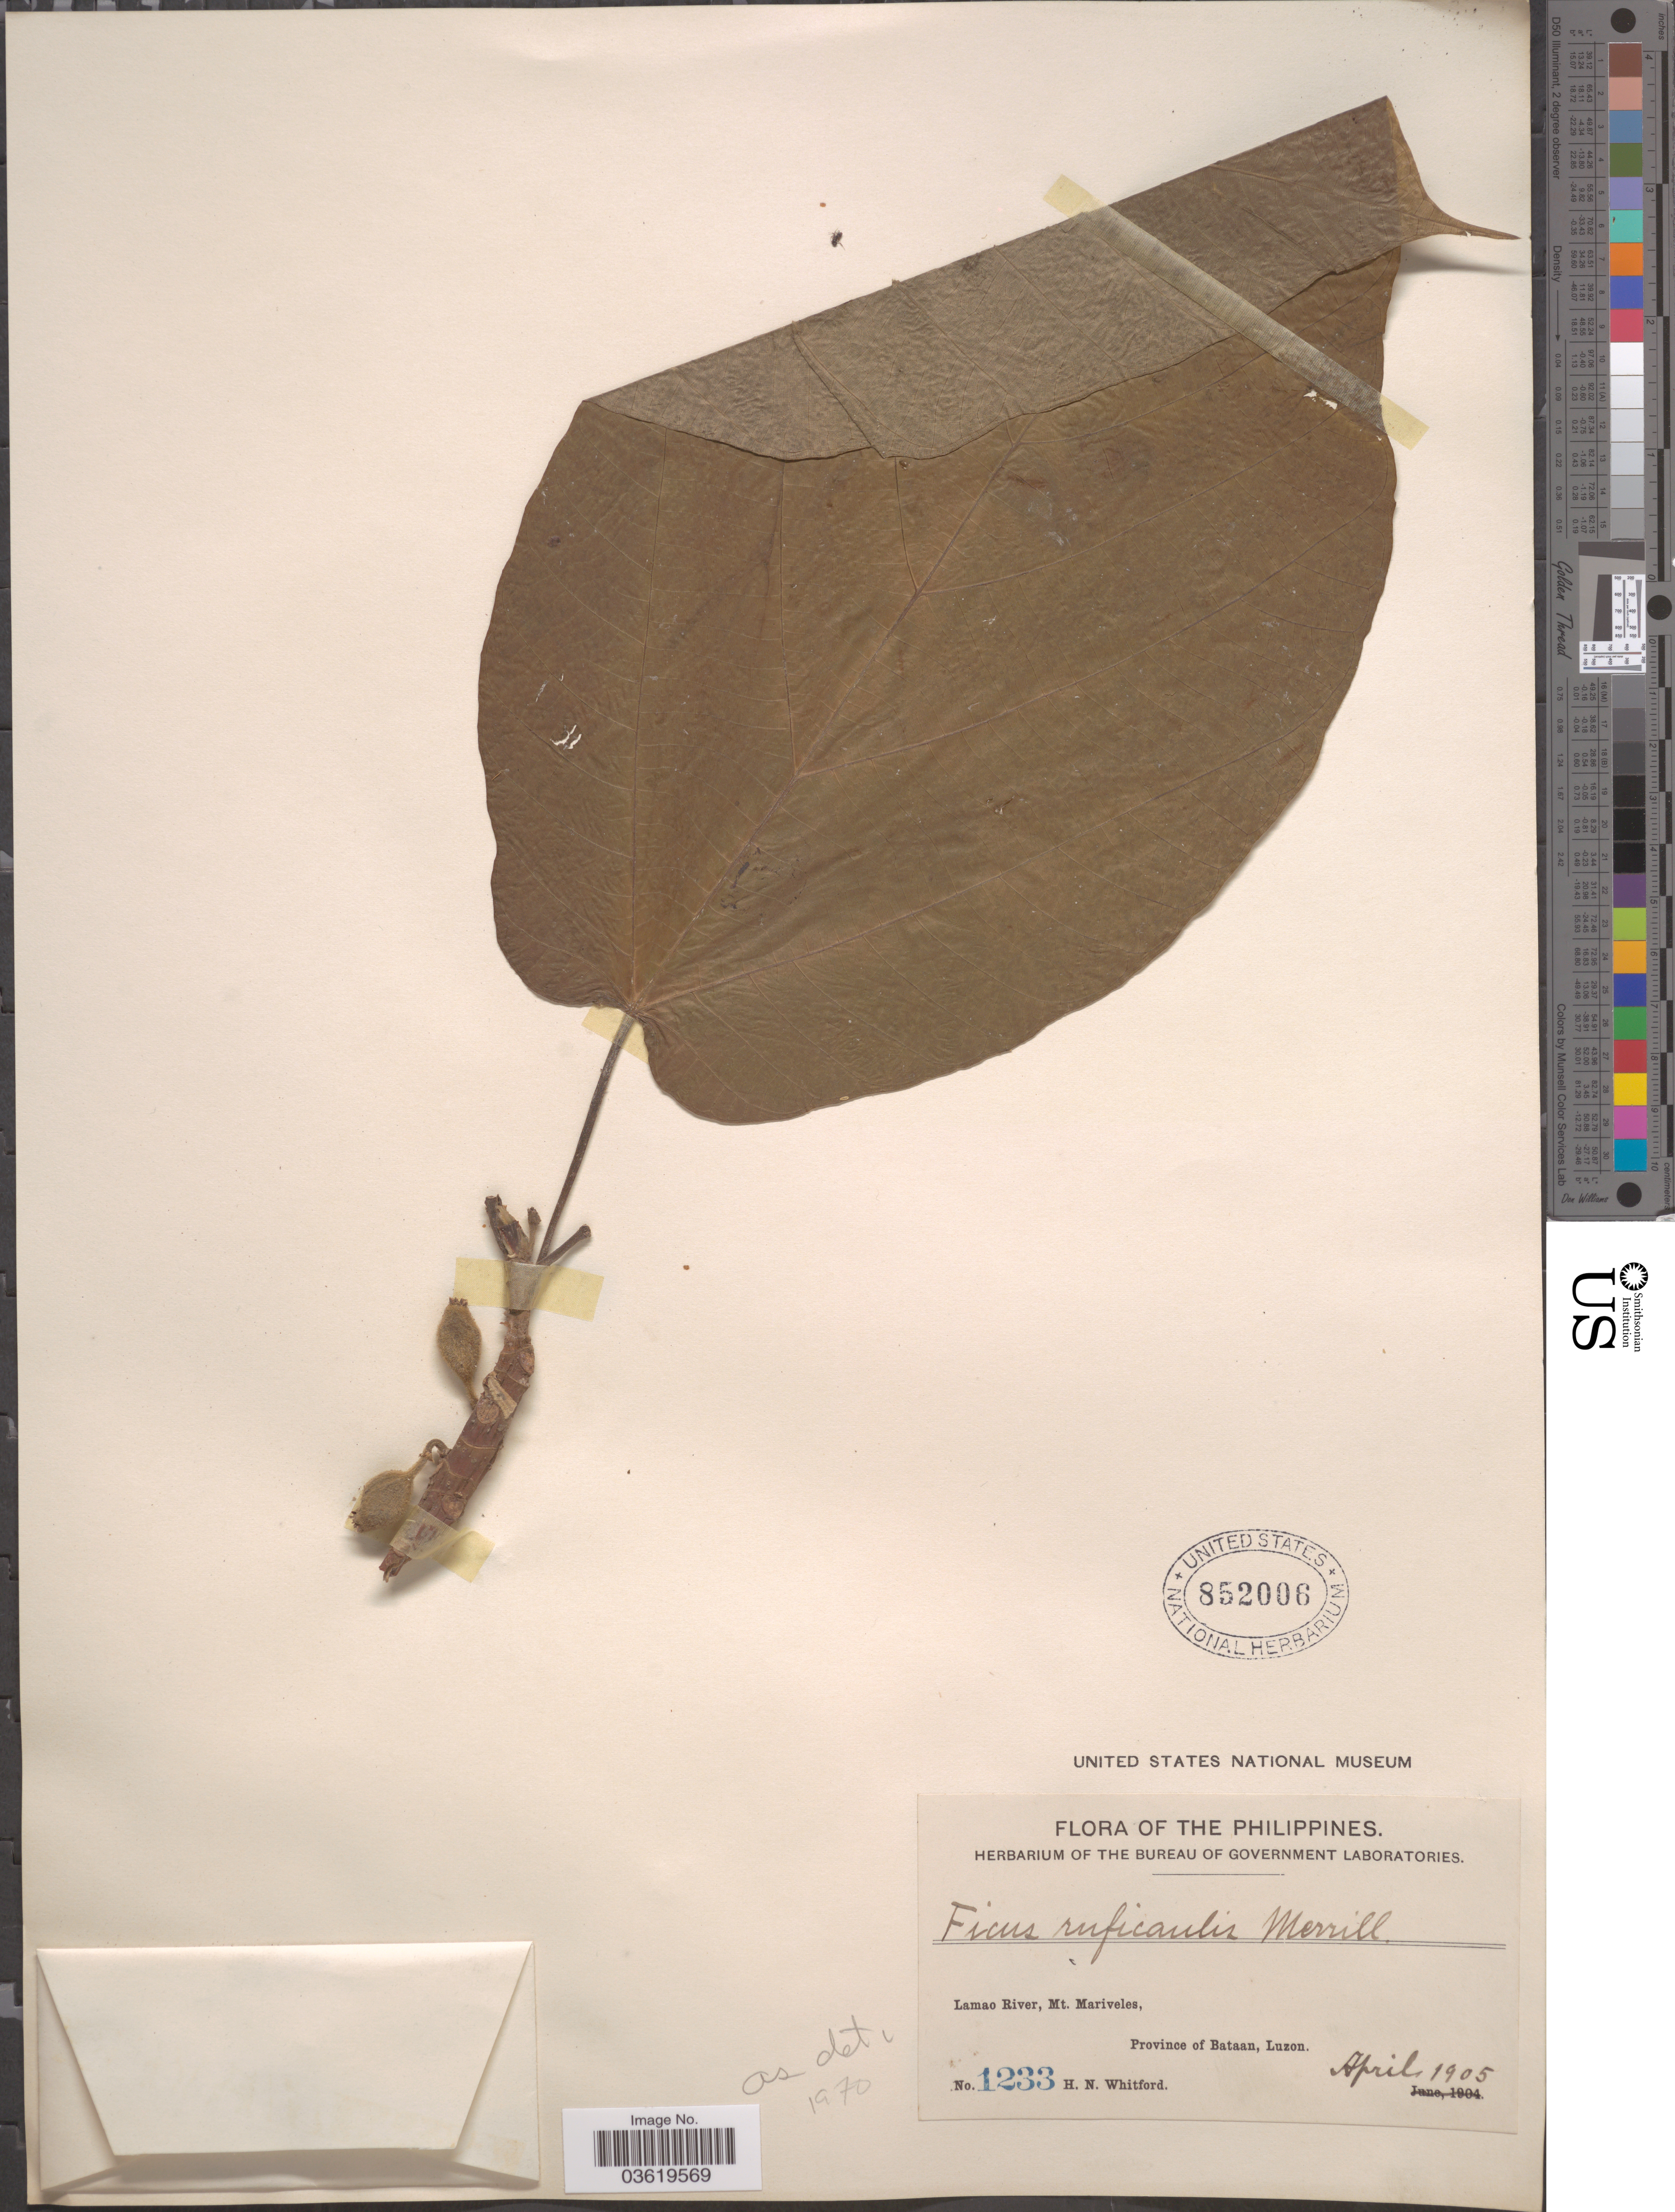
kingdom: Plantae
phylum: Tracheophyta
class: Magnoliopsida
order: Rosales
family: Moraceae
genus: Ficus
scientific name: Ficus ruficaulis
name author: Merr.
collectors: H. N. Whitford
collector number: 1233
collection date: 1905-04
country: Philippines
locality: Lamao River, Mt. Mariveles, Province of Bataan, Luzon.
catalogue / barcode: US 852006